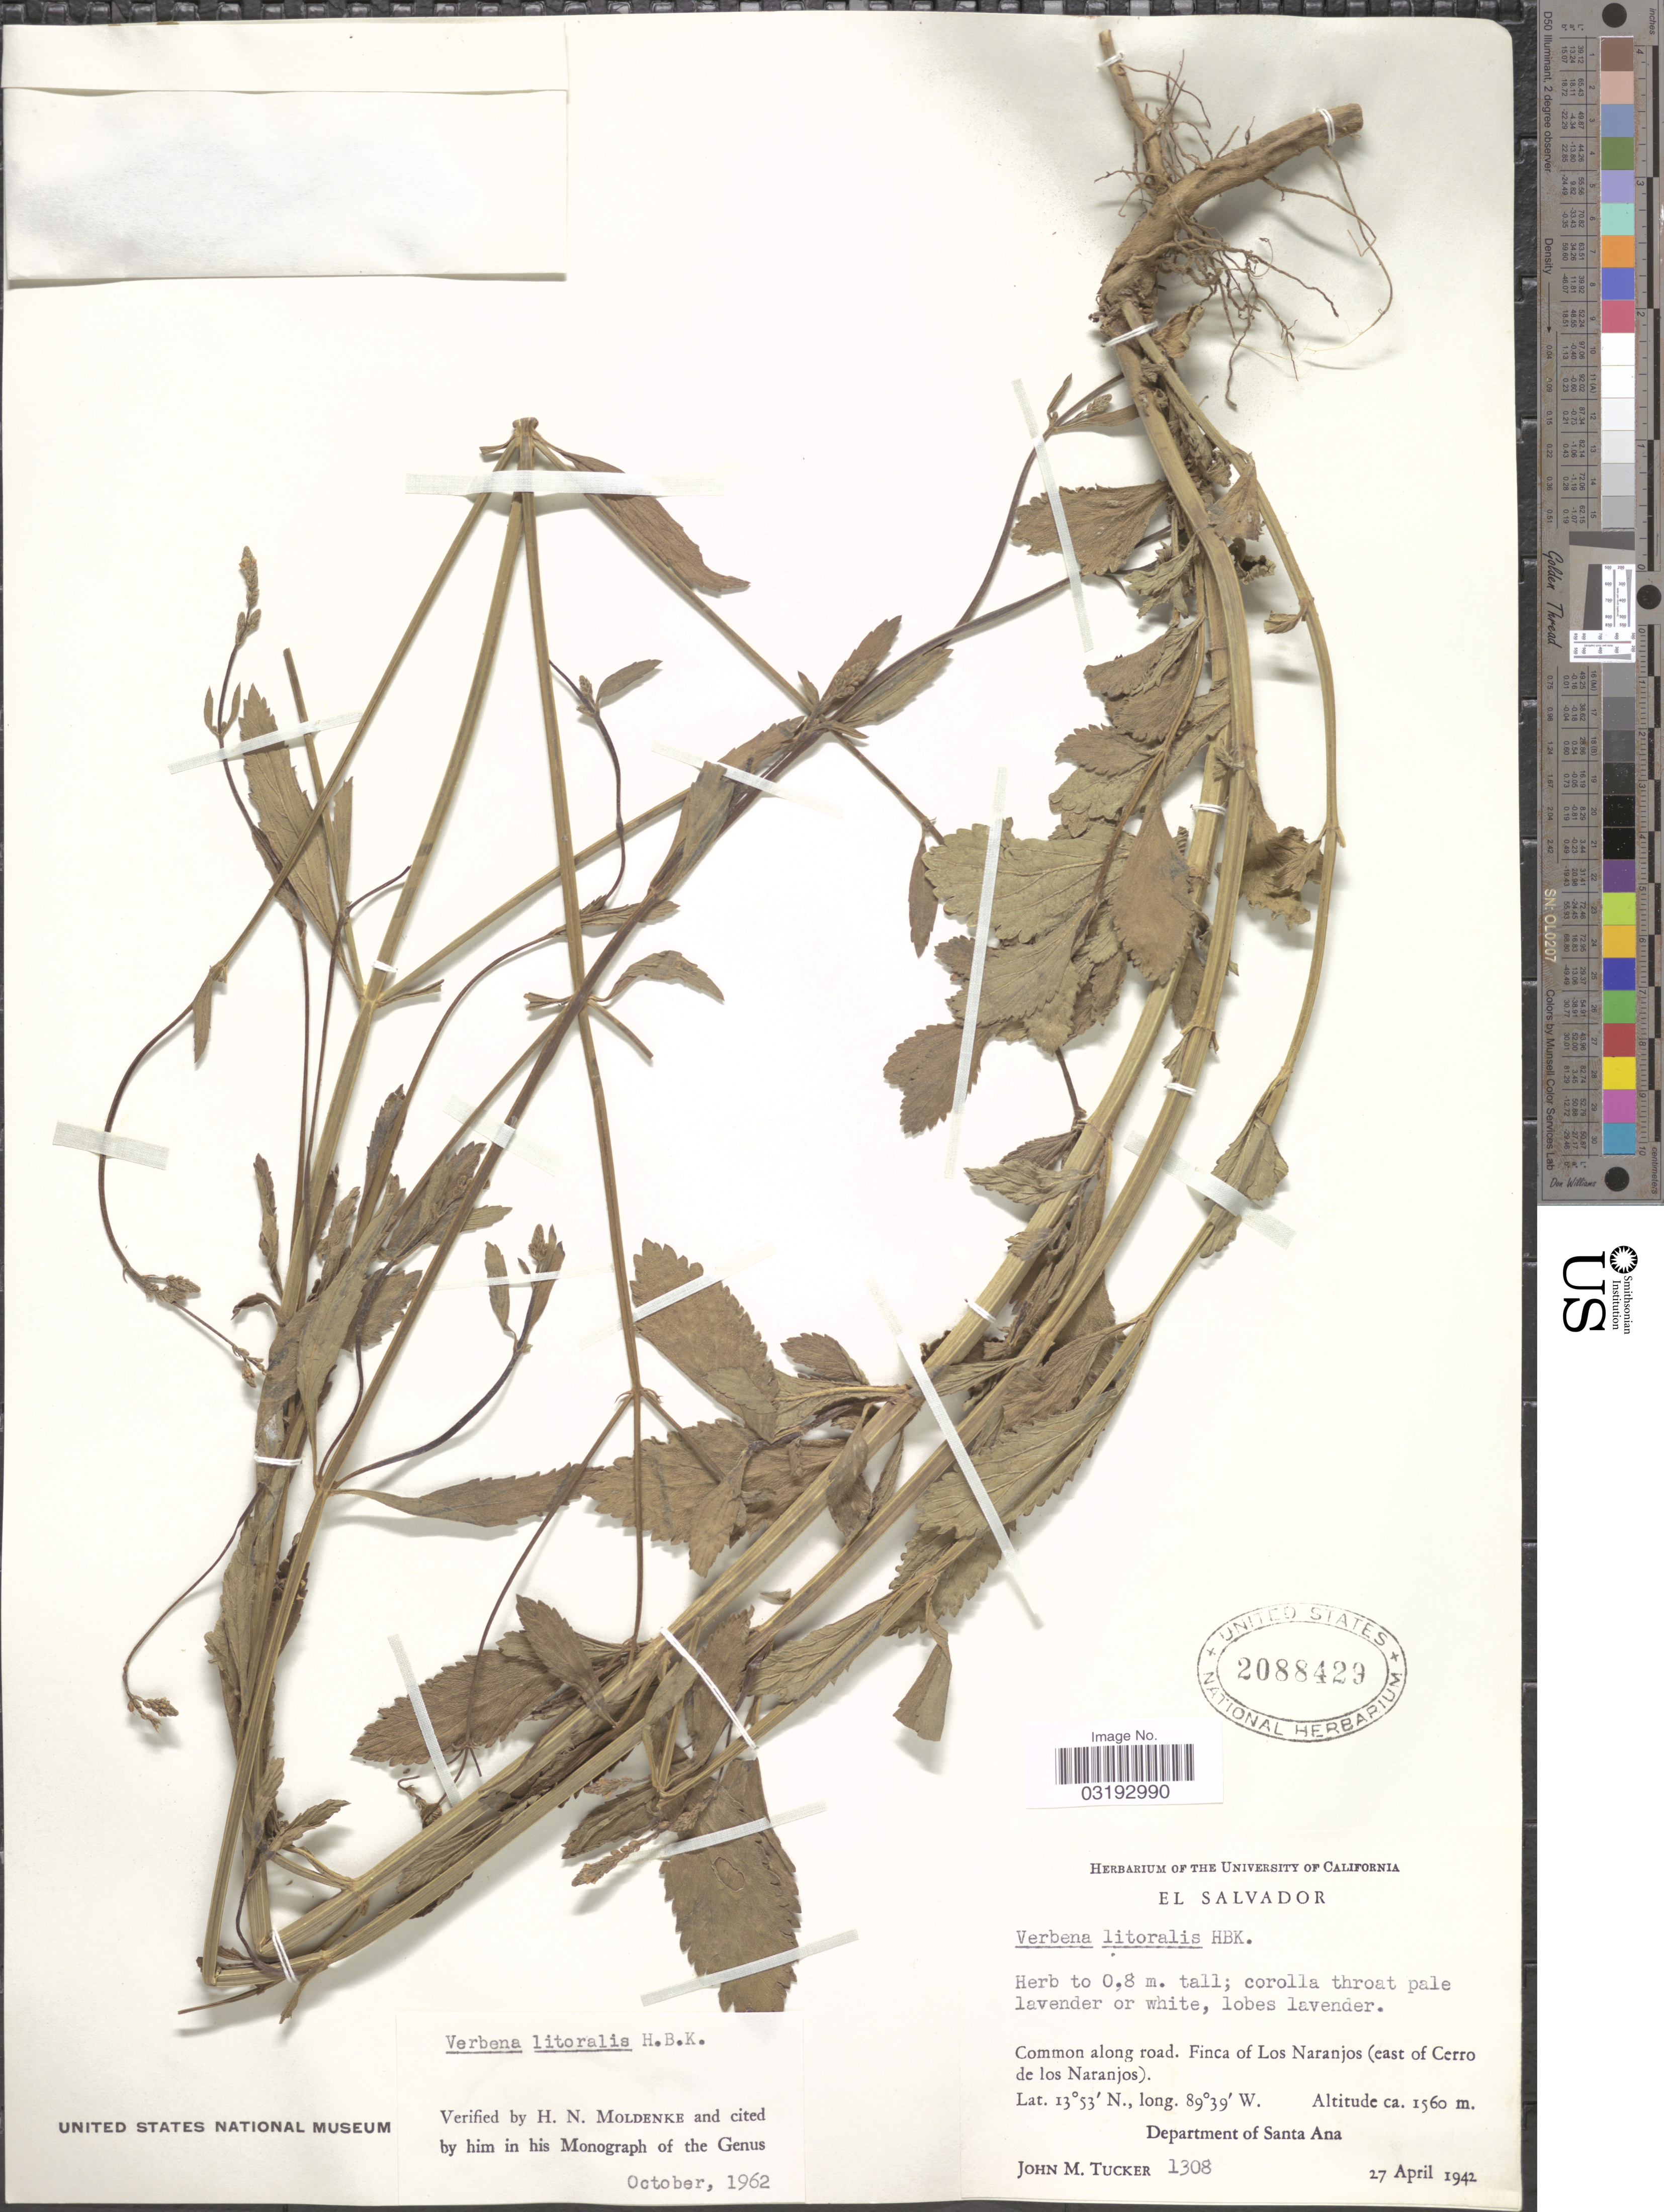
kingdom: Plantae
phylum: Tracheophyta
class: Magnoliopsida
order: Lamiales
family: Verbenaceae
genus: Verbena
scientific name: Verbena litoralis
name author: Kunth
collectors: J. M. Tucker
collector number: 1308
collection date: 1942-04-27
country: El Salvador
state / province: Santa Ana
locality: Common along road. Finca of Los Naranjos (east of Cerro de los Naranjos). Department of Santa Ana.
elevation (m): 1560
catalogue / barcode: US 2088429